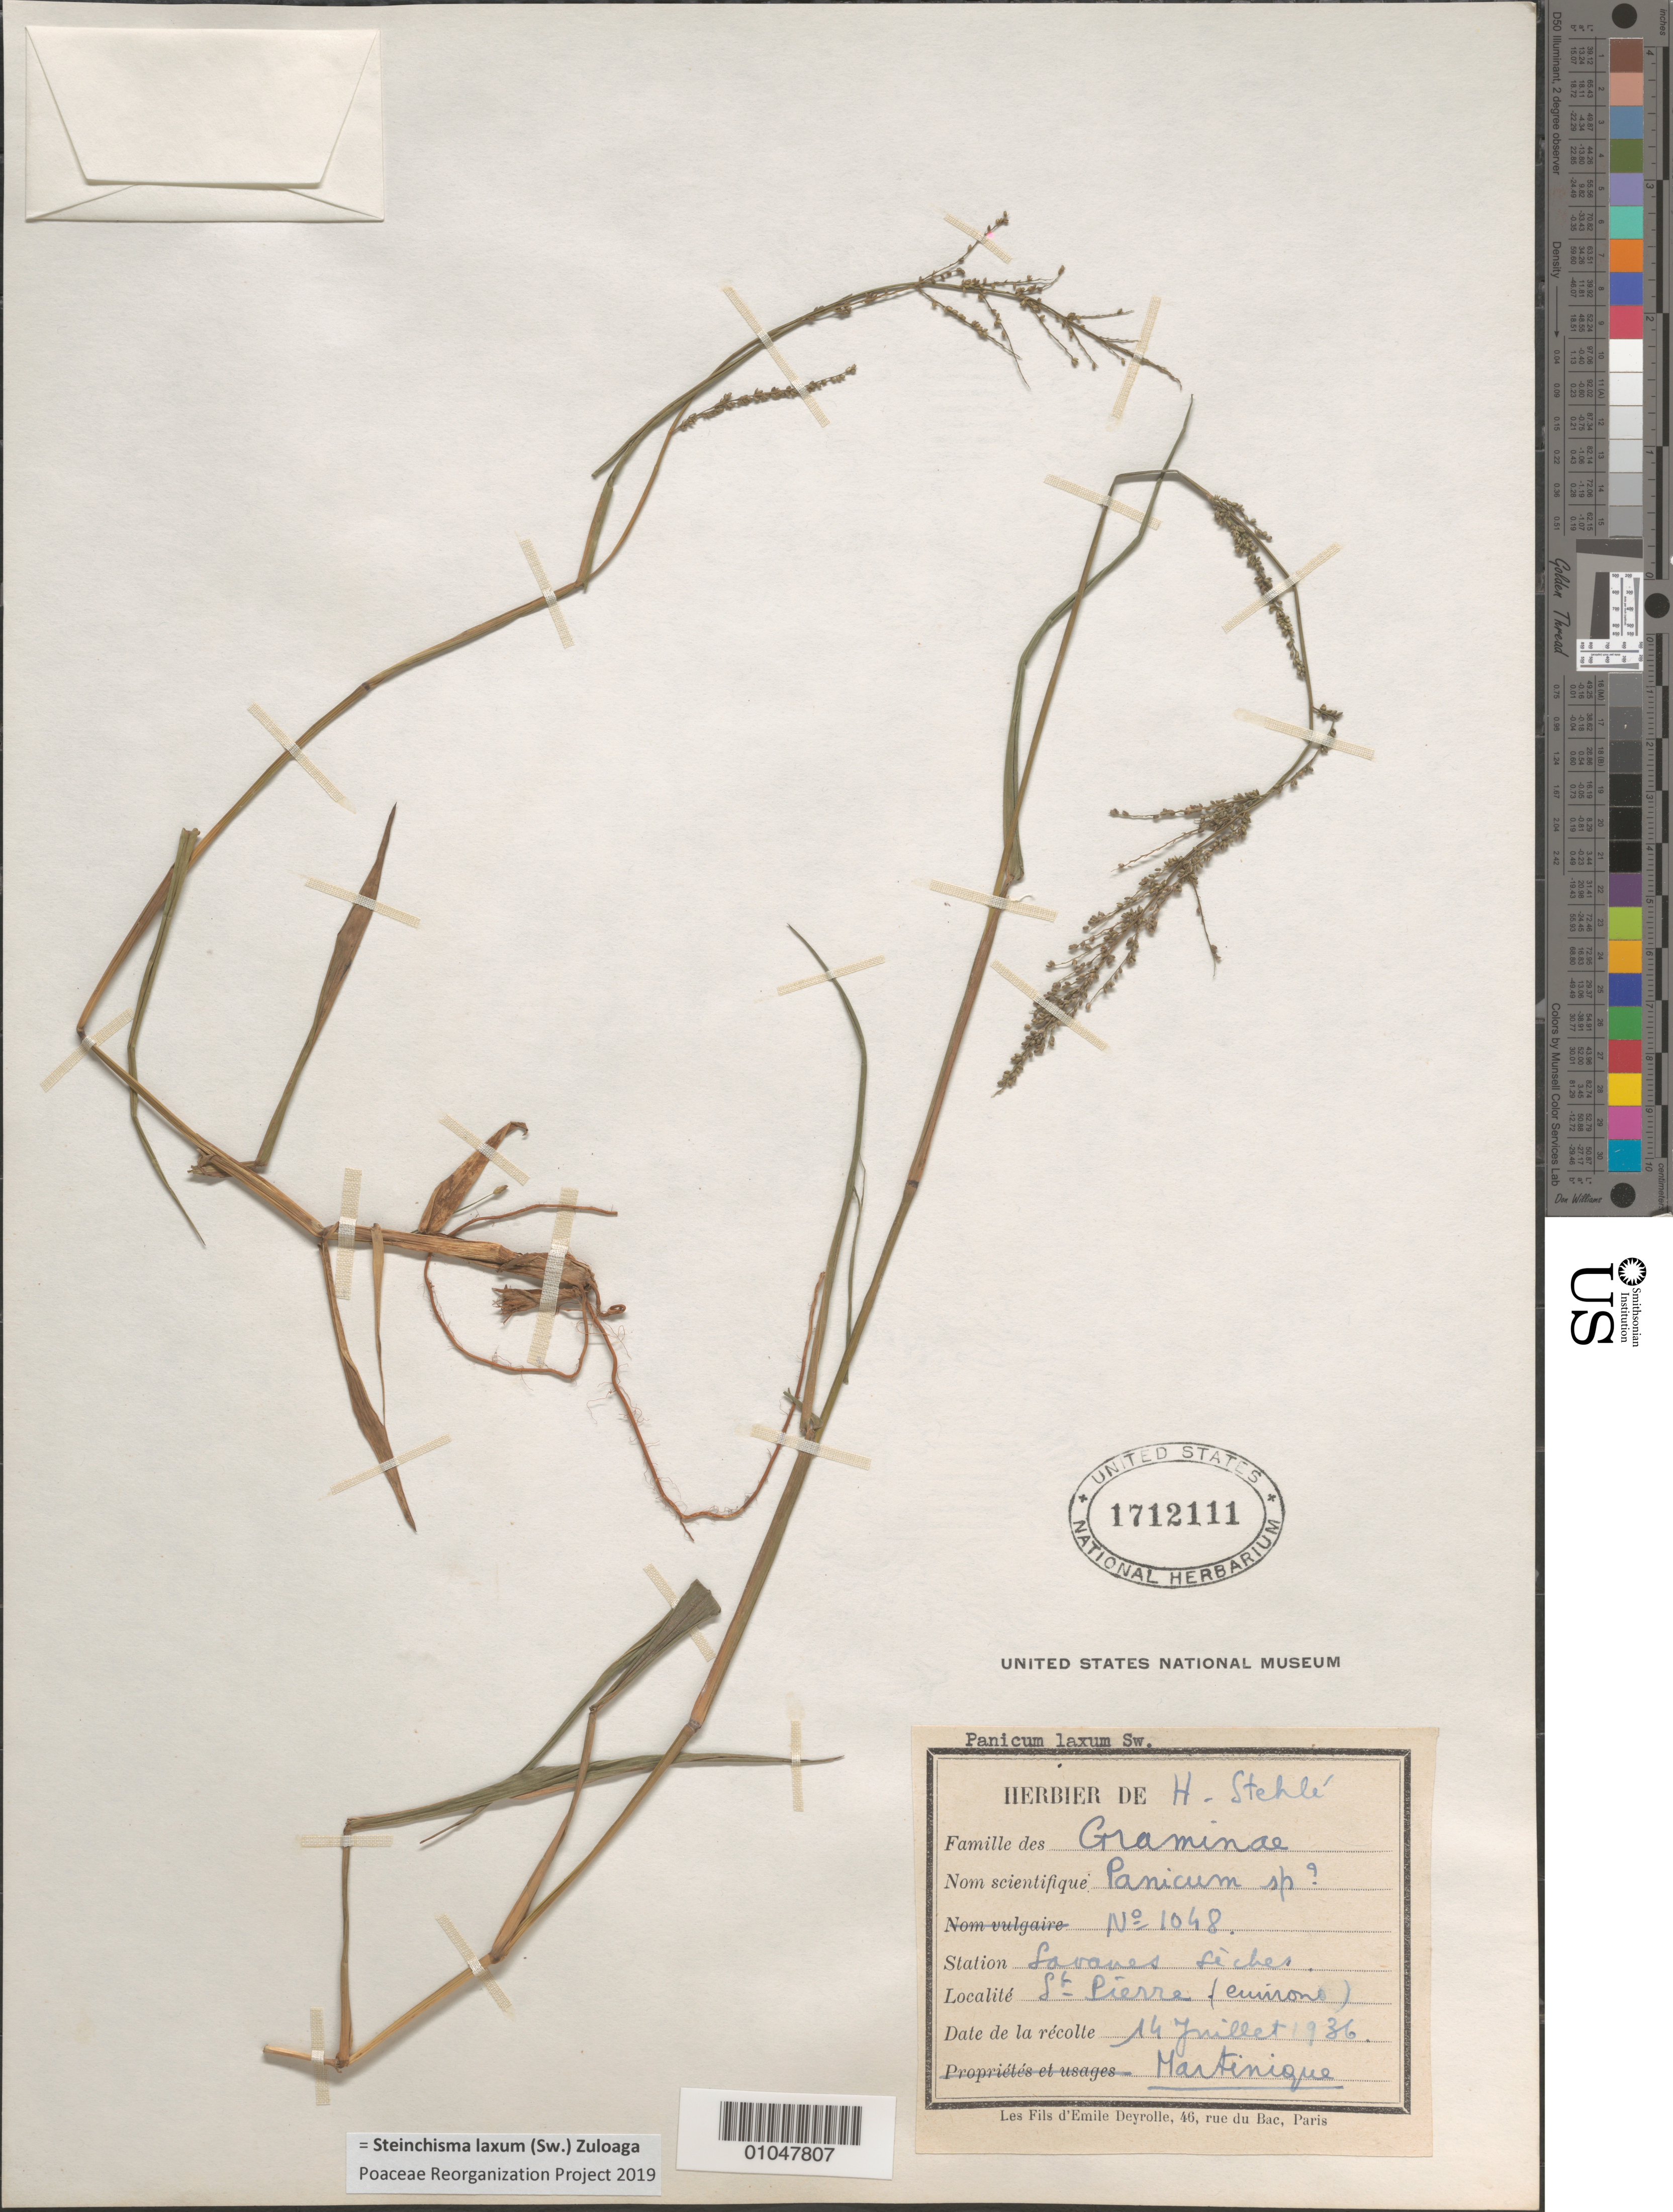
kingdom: Plantae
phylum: Tracheophyta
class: Liliopsida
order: Poales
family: Poaceae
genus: Panicum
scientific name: Panicum laxum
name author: Sw.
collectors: H. Stehlé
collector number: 1048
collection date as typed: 14 Jul 1936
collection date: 1936-07-14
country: Martinique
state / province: Saint-Pierre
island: Martinique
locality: St. Pierre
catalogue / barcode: US 1712111